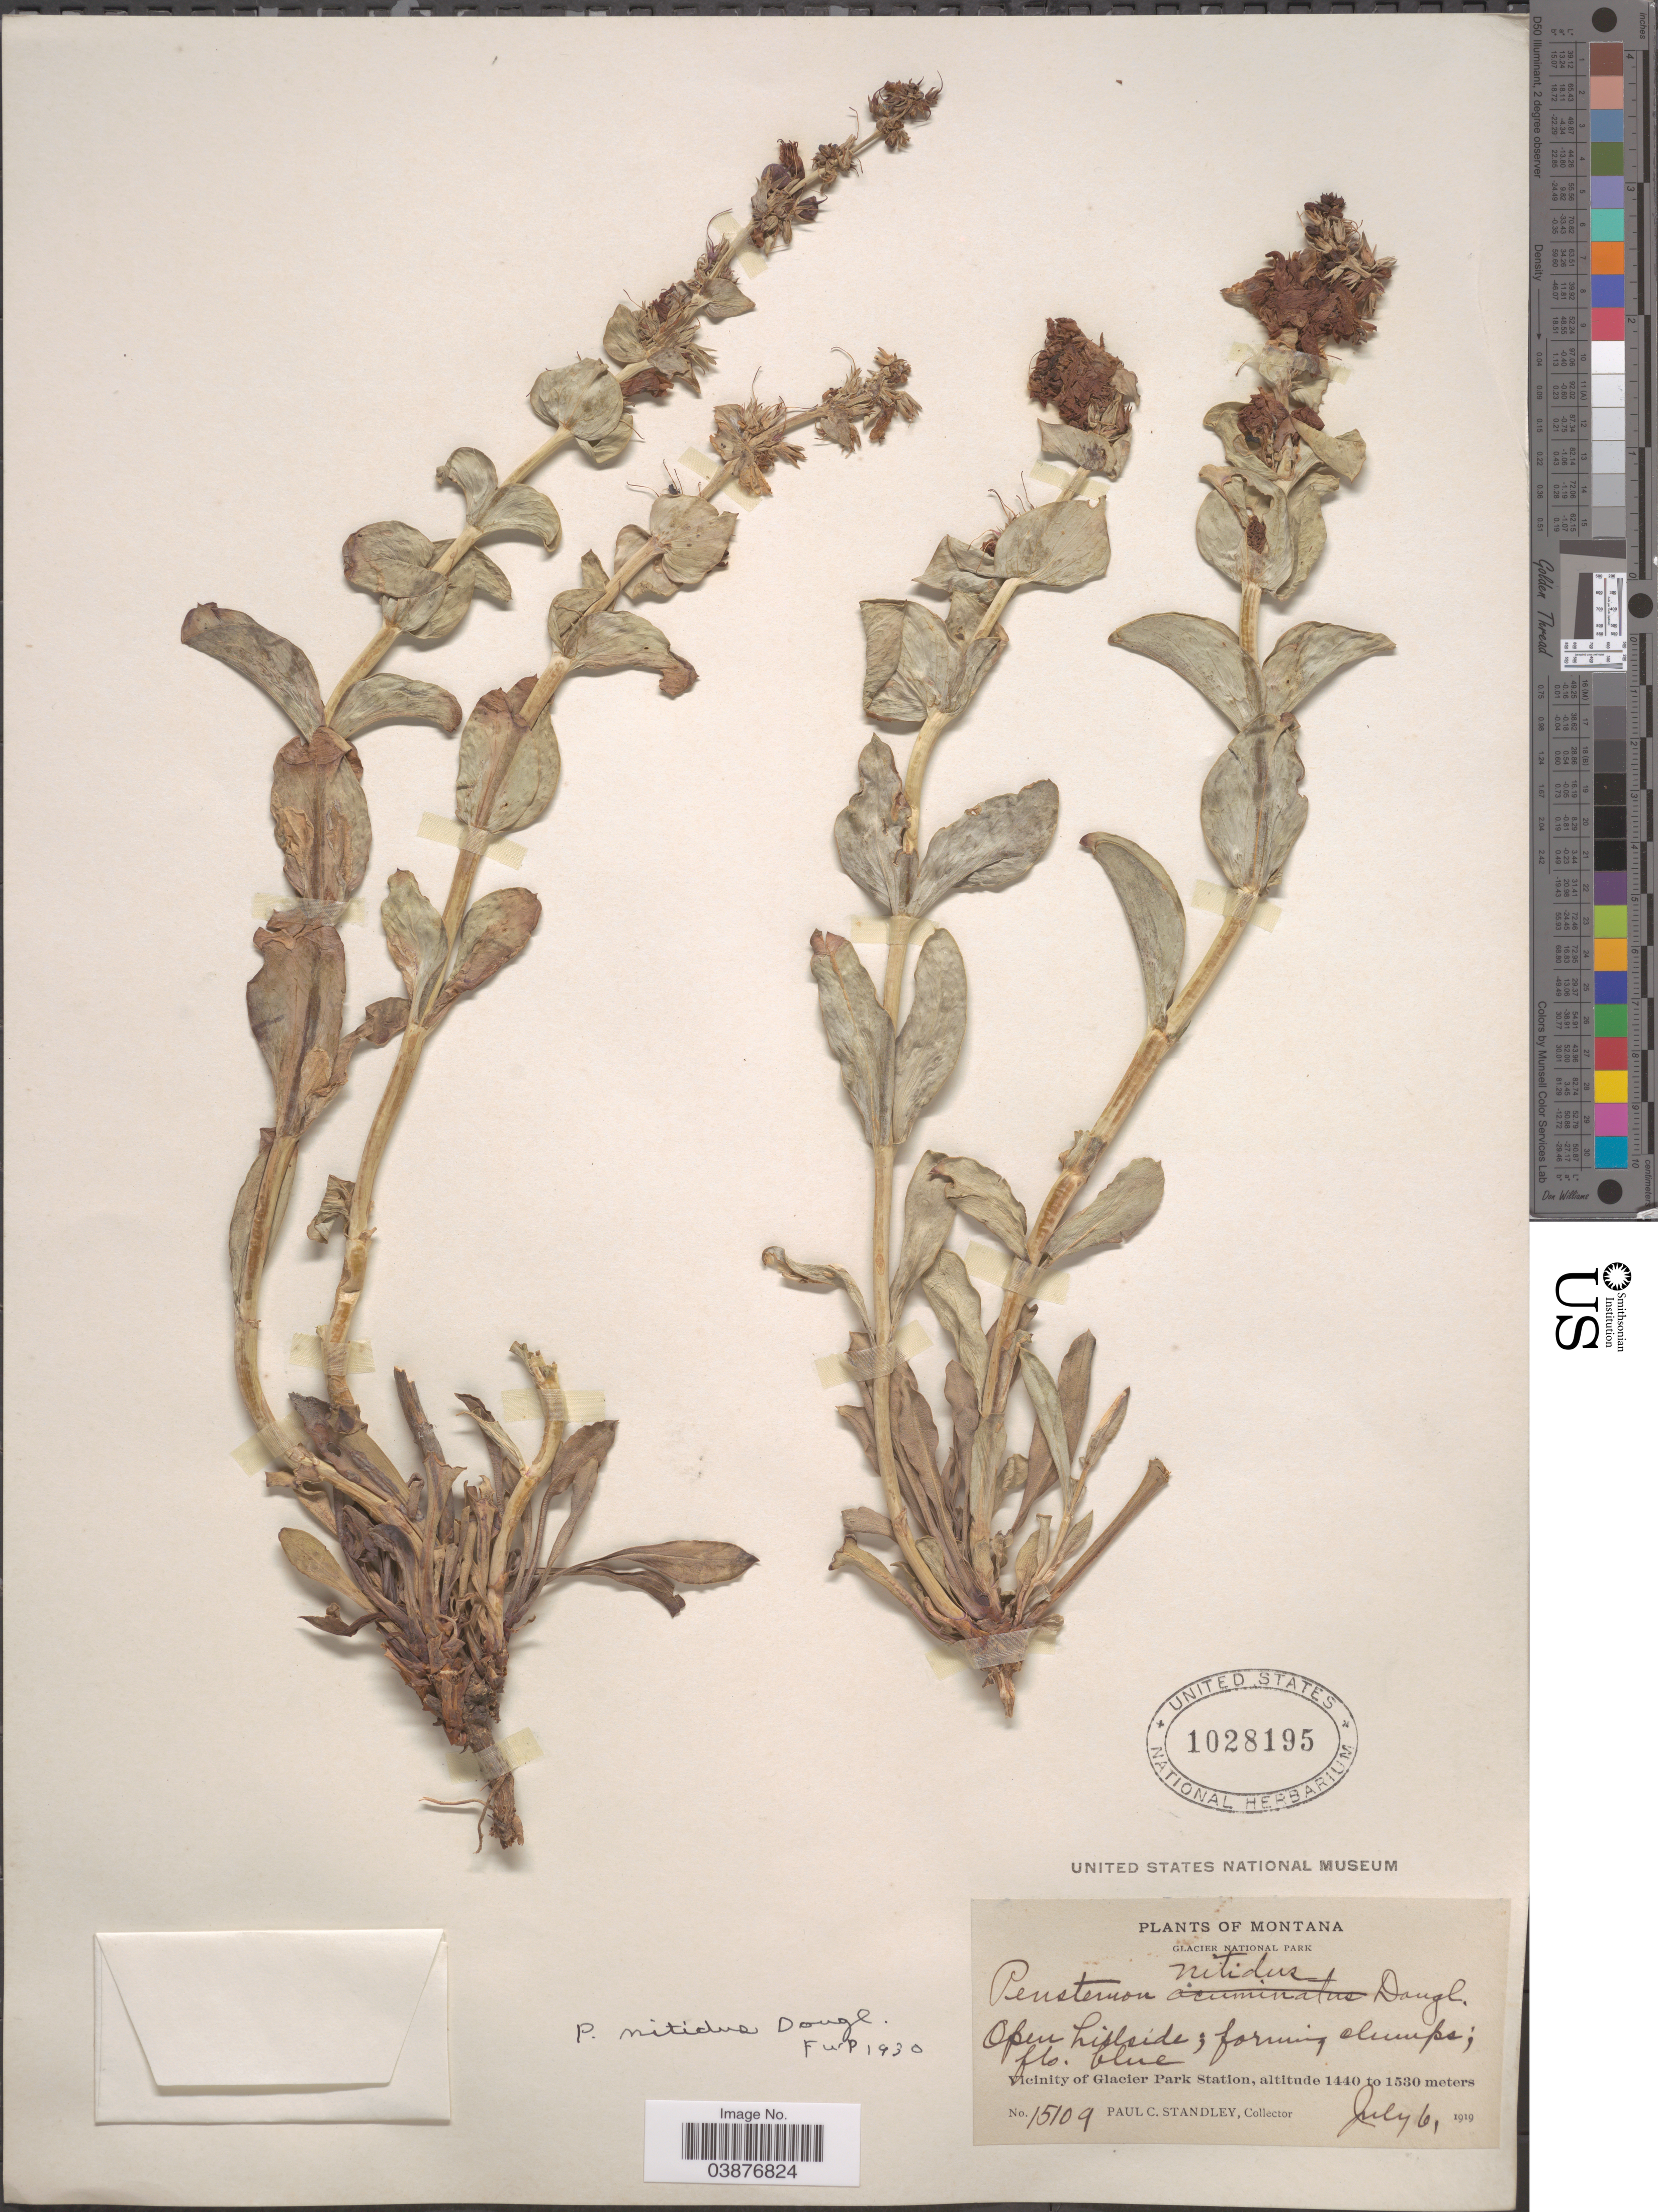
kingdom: Plantae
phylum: Tracheophyta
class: Magnoliopsida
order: Lamiales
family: Plantaginaceae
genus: Penstemon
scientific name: Penstemon nitidus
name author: Douglas ex Benth.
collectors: P. C. Standley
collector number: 15109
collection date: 1919-07-06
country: United States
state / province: Montana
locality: Glacier National Park. Vicinity of Glacier Park Station.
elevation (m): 1440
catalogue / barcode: US 1028195